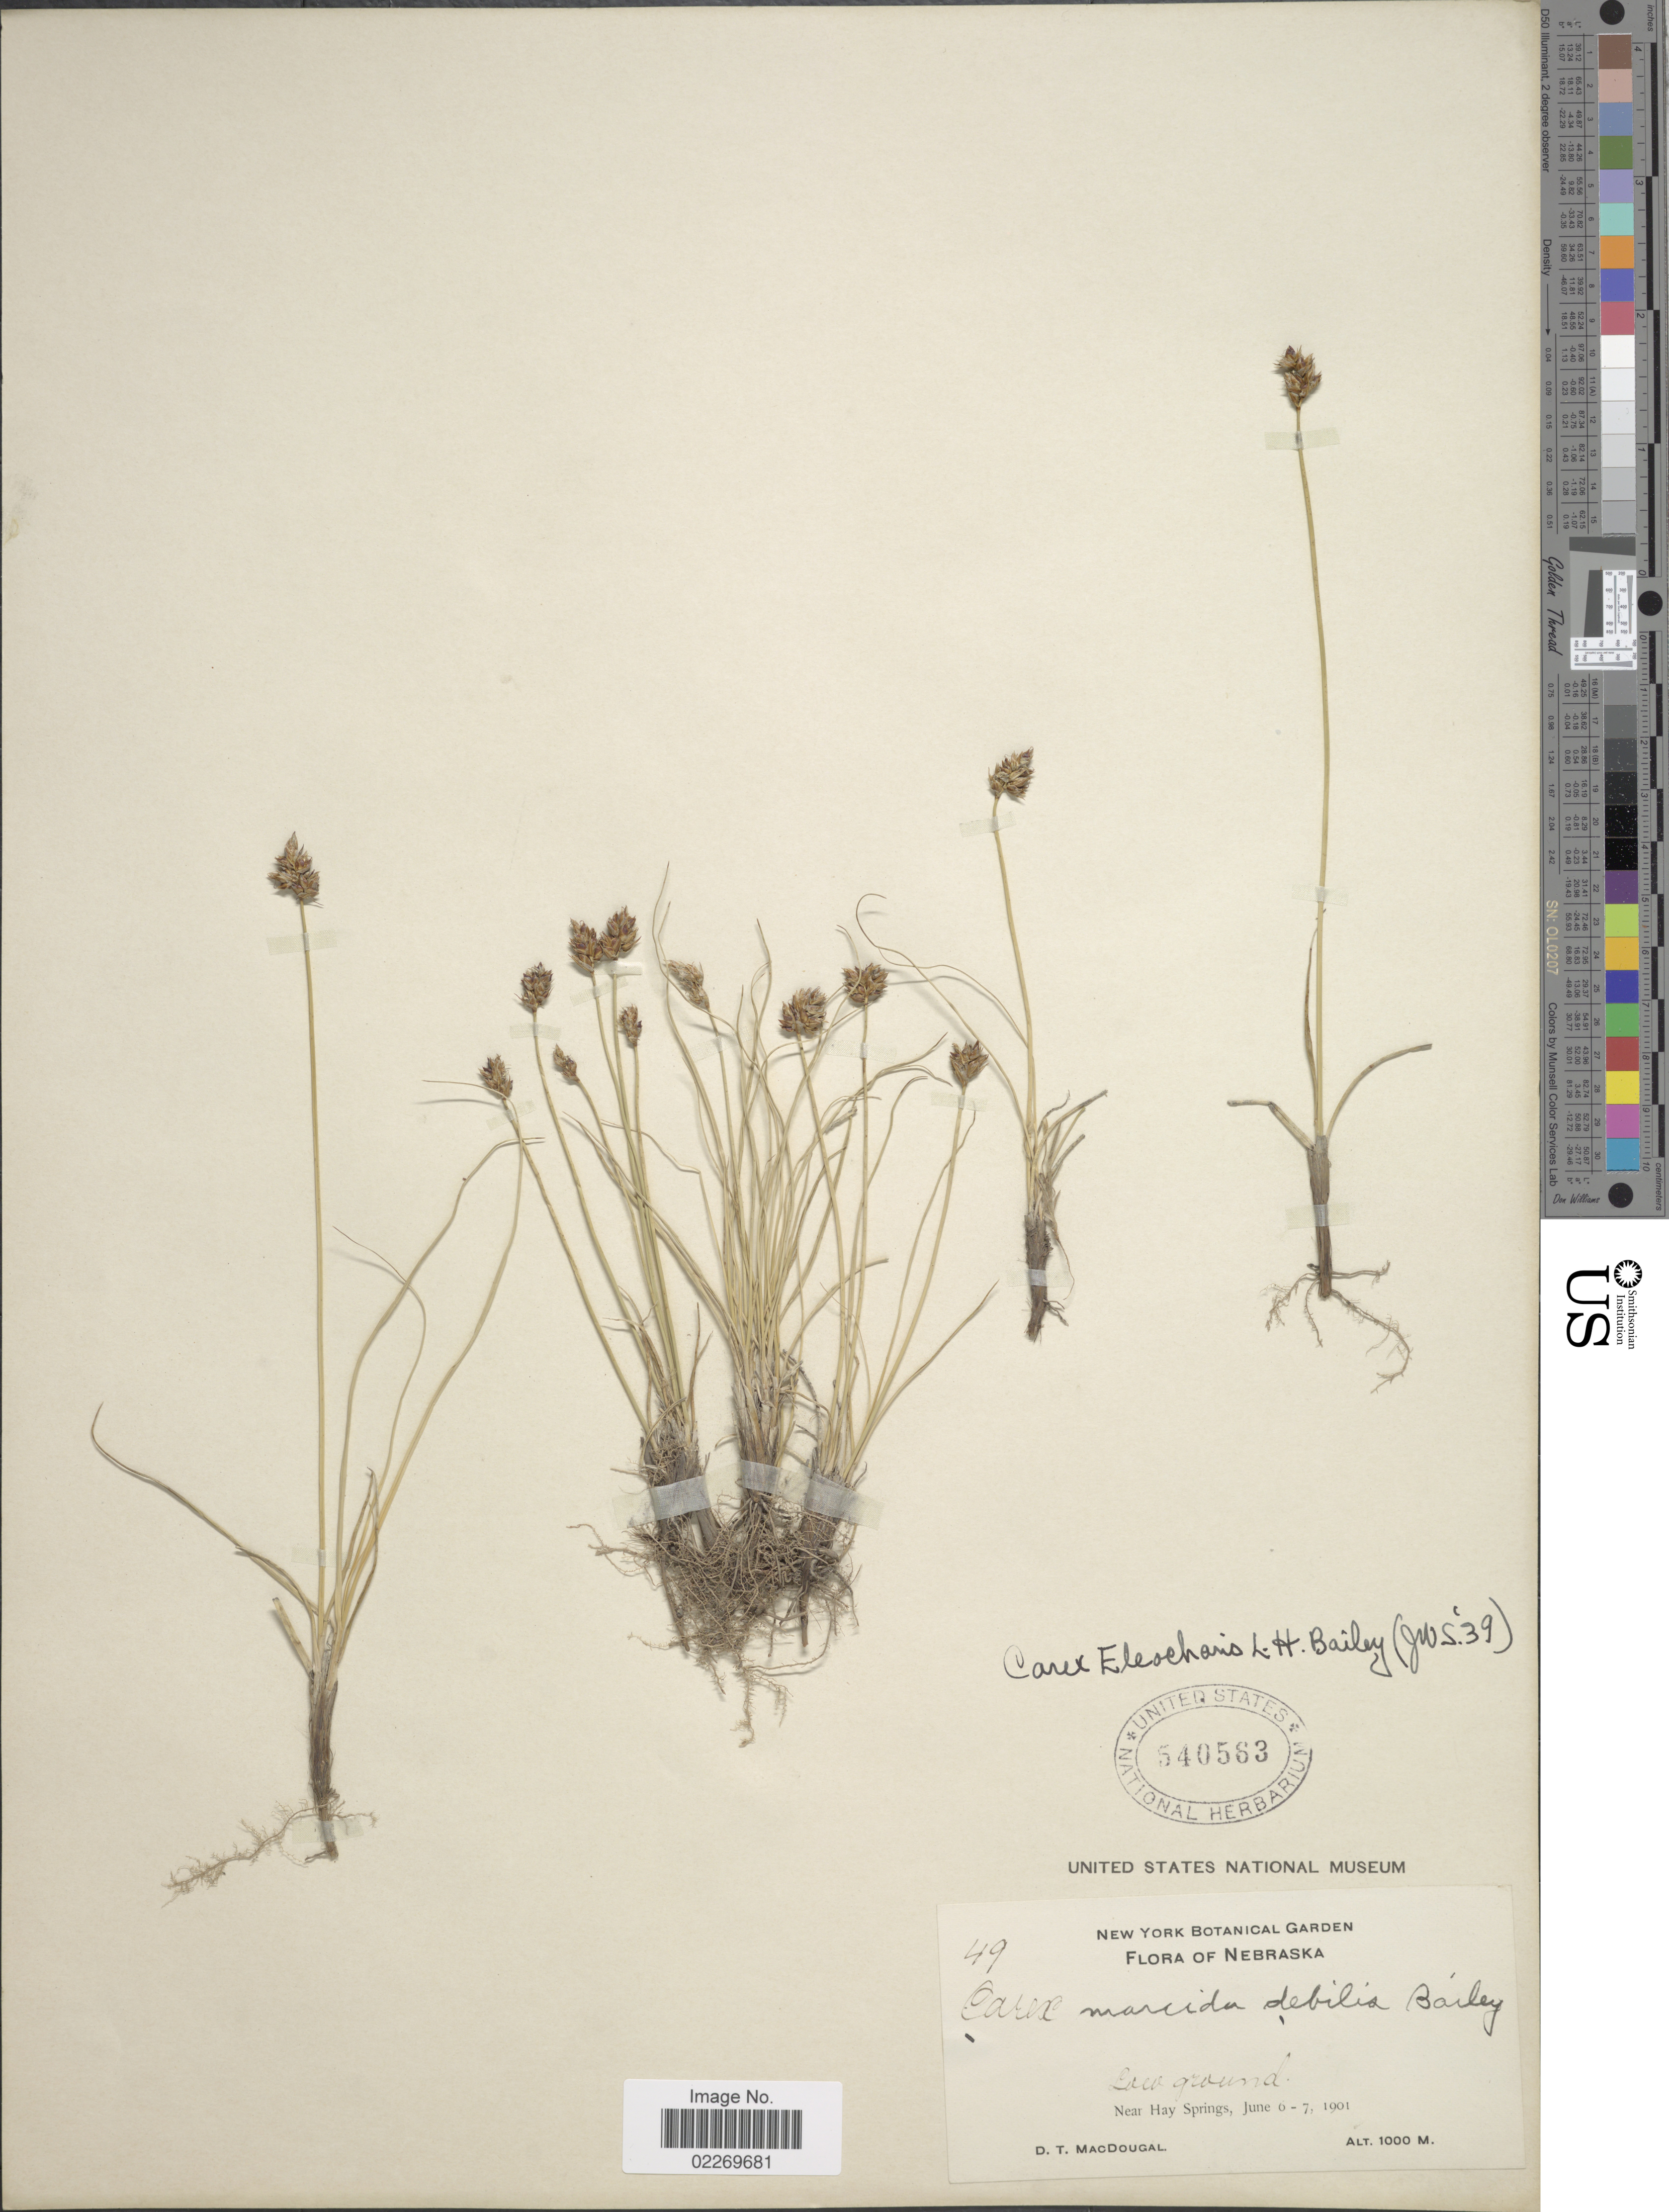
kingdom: Plantae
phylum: Tracheophyta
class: Liliopsida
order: Poales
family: Cyperaceae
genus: Carex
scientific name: Carex eleocharis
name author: L.H. Bailey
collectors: D. T. MacDougal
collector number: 49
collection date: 1901-06-06/1901-06-07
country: United States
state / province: Nebraska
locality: Low ground. Near Hay Springs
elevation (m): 1000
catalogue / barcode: US 540563